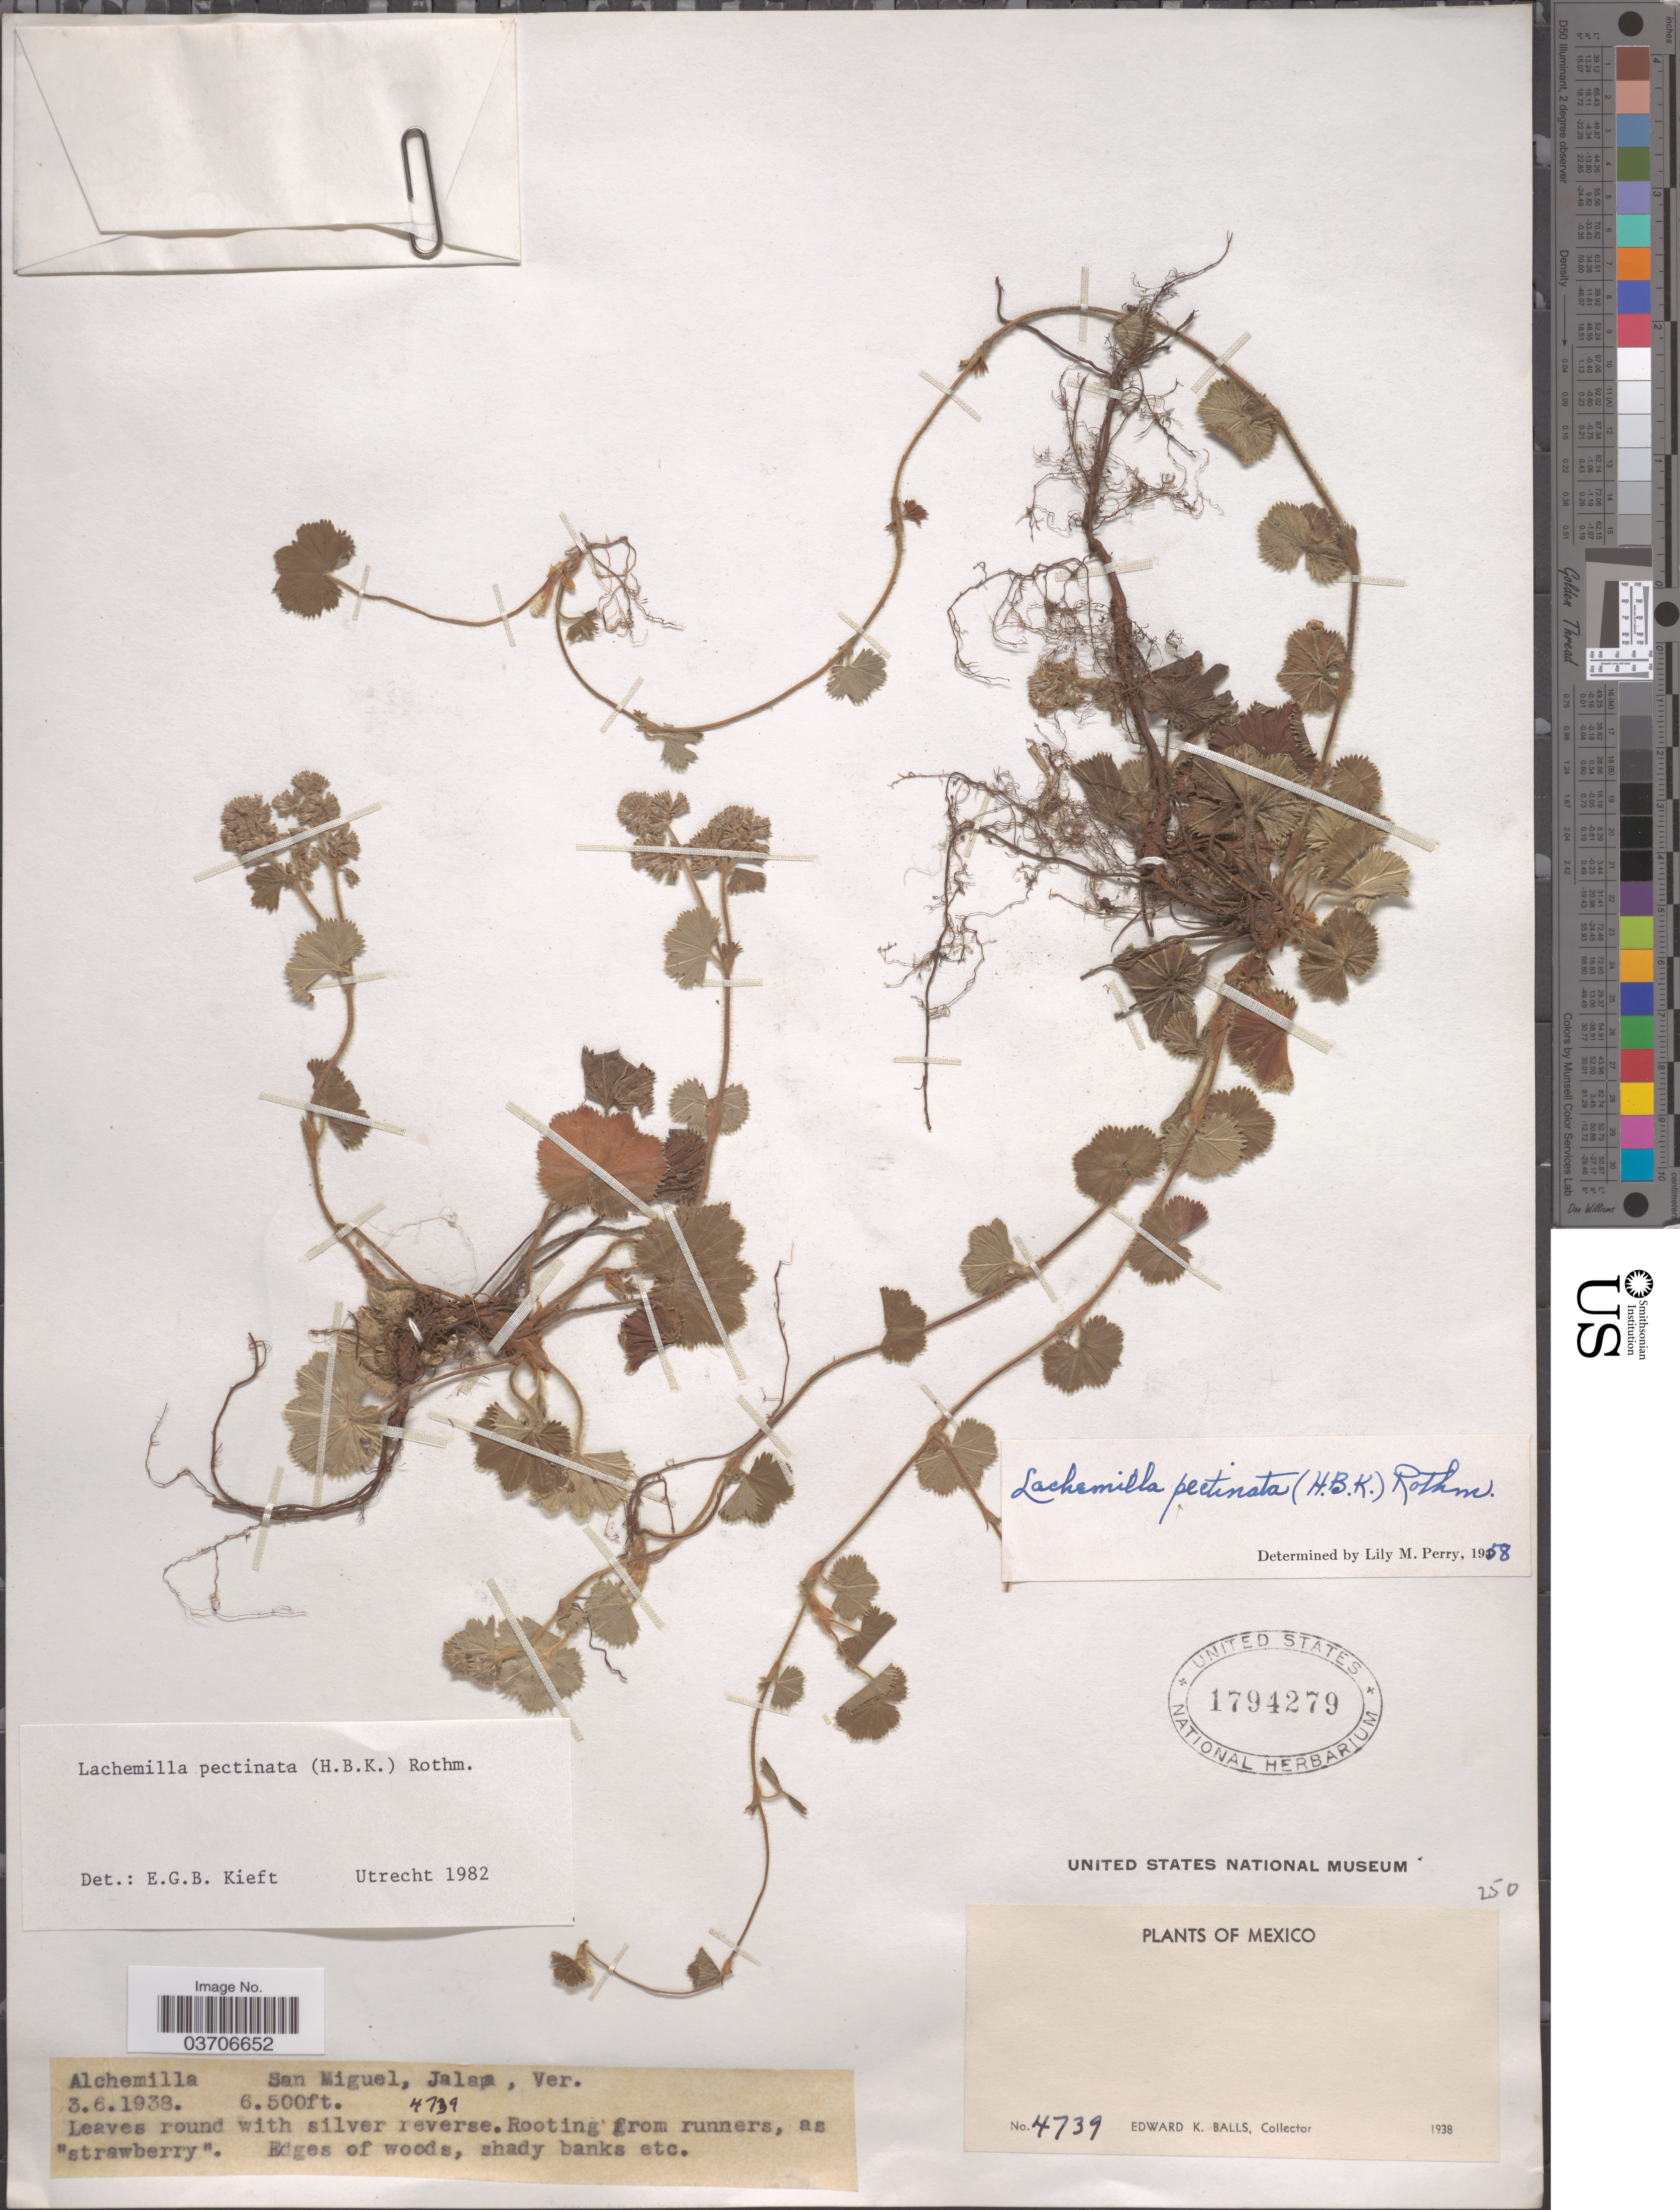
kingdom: Plantae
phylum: Tracheophyta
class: Magnoliopsida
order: Rosales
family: Rosaceae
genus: Lachemilla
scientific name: Lachemilla pectinata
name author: (Kunth) Rothm.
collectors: E. K. Balls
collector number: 4739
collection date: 1938-06-03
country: Mexico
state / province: Veracruz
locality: San Miguel, Jalam, Ver.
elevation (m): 1981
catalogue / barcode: US 1794279